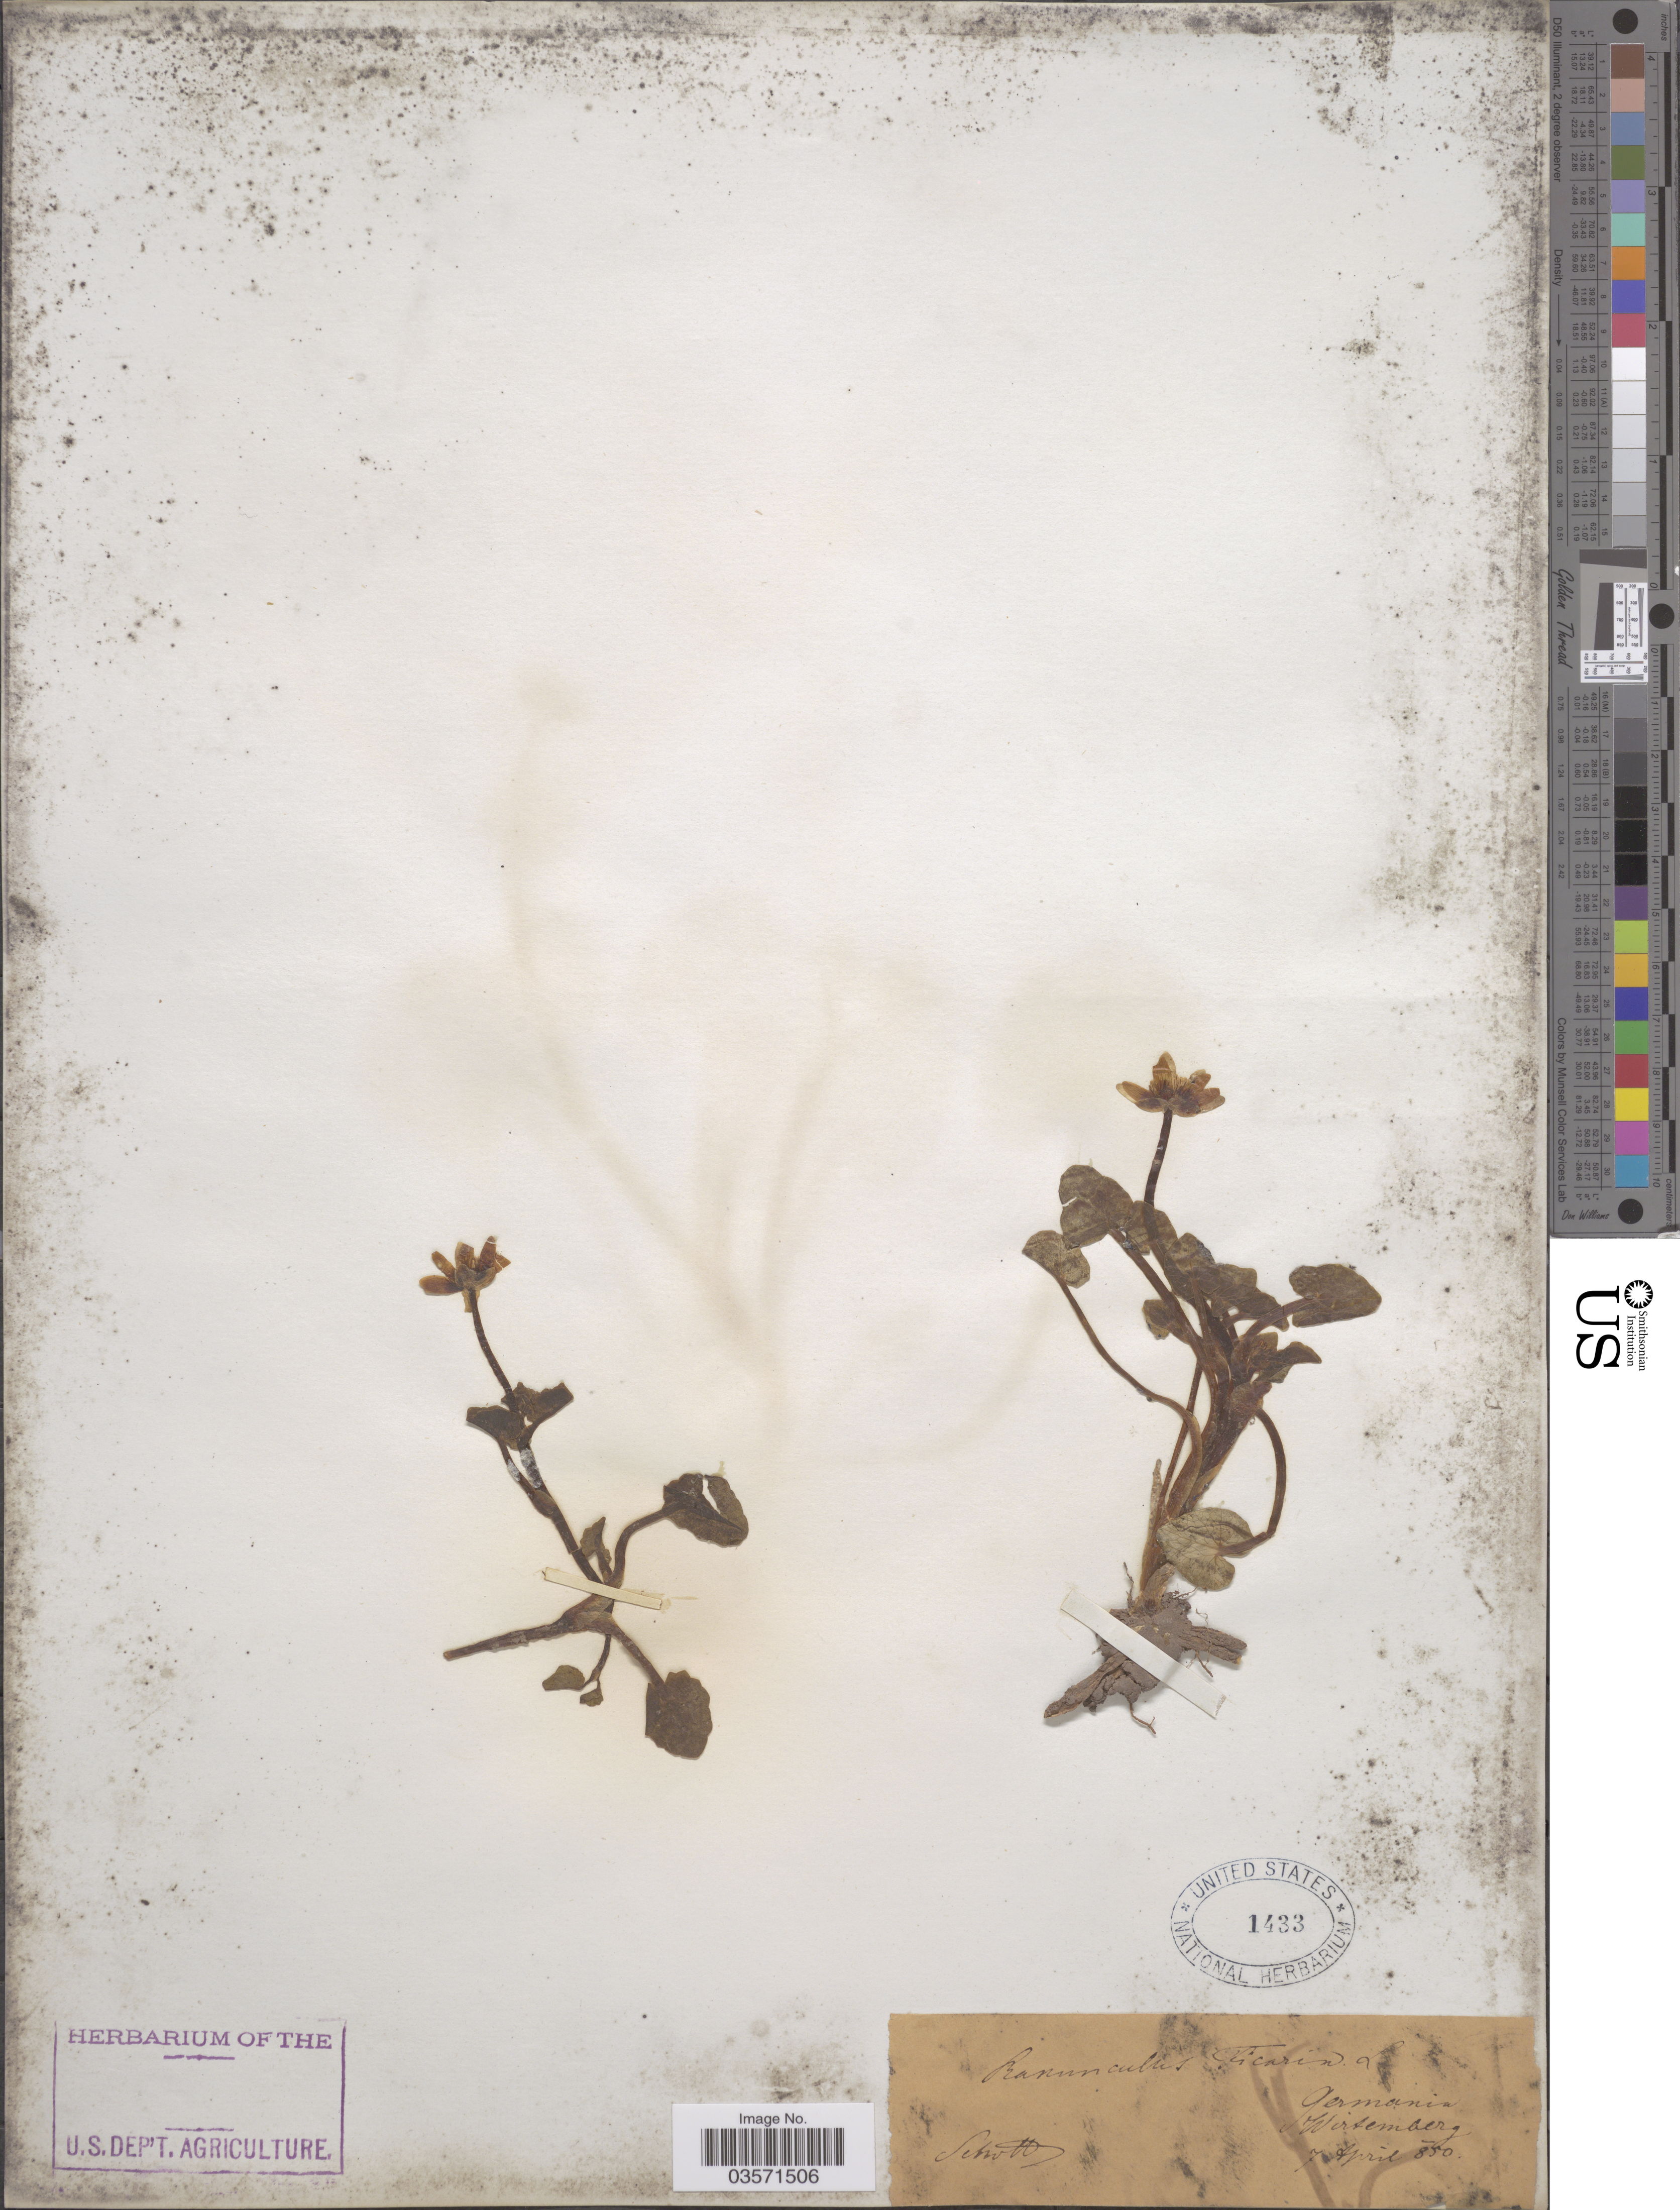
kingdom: Plantae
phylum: Tracheophyta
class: Magnoliopsida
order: Ranunculales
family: Ranunculaceae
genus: Ficaria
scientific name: Ficaria verna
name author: Huds.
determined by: Strong, M. T., (US), Smithsonian Institution - National Museum of Natural History (UNITED STATES)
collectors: Schott, --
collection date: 1850-04-07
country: Germany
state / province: Baden-Württemberg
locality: Germania. Wirtemberg.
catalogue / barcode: US 1433